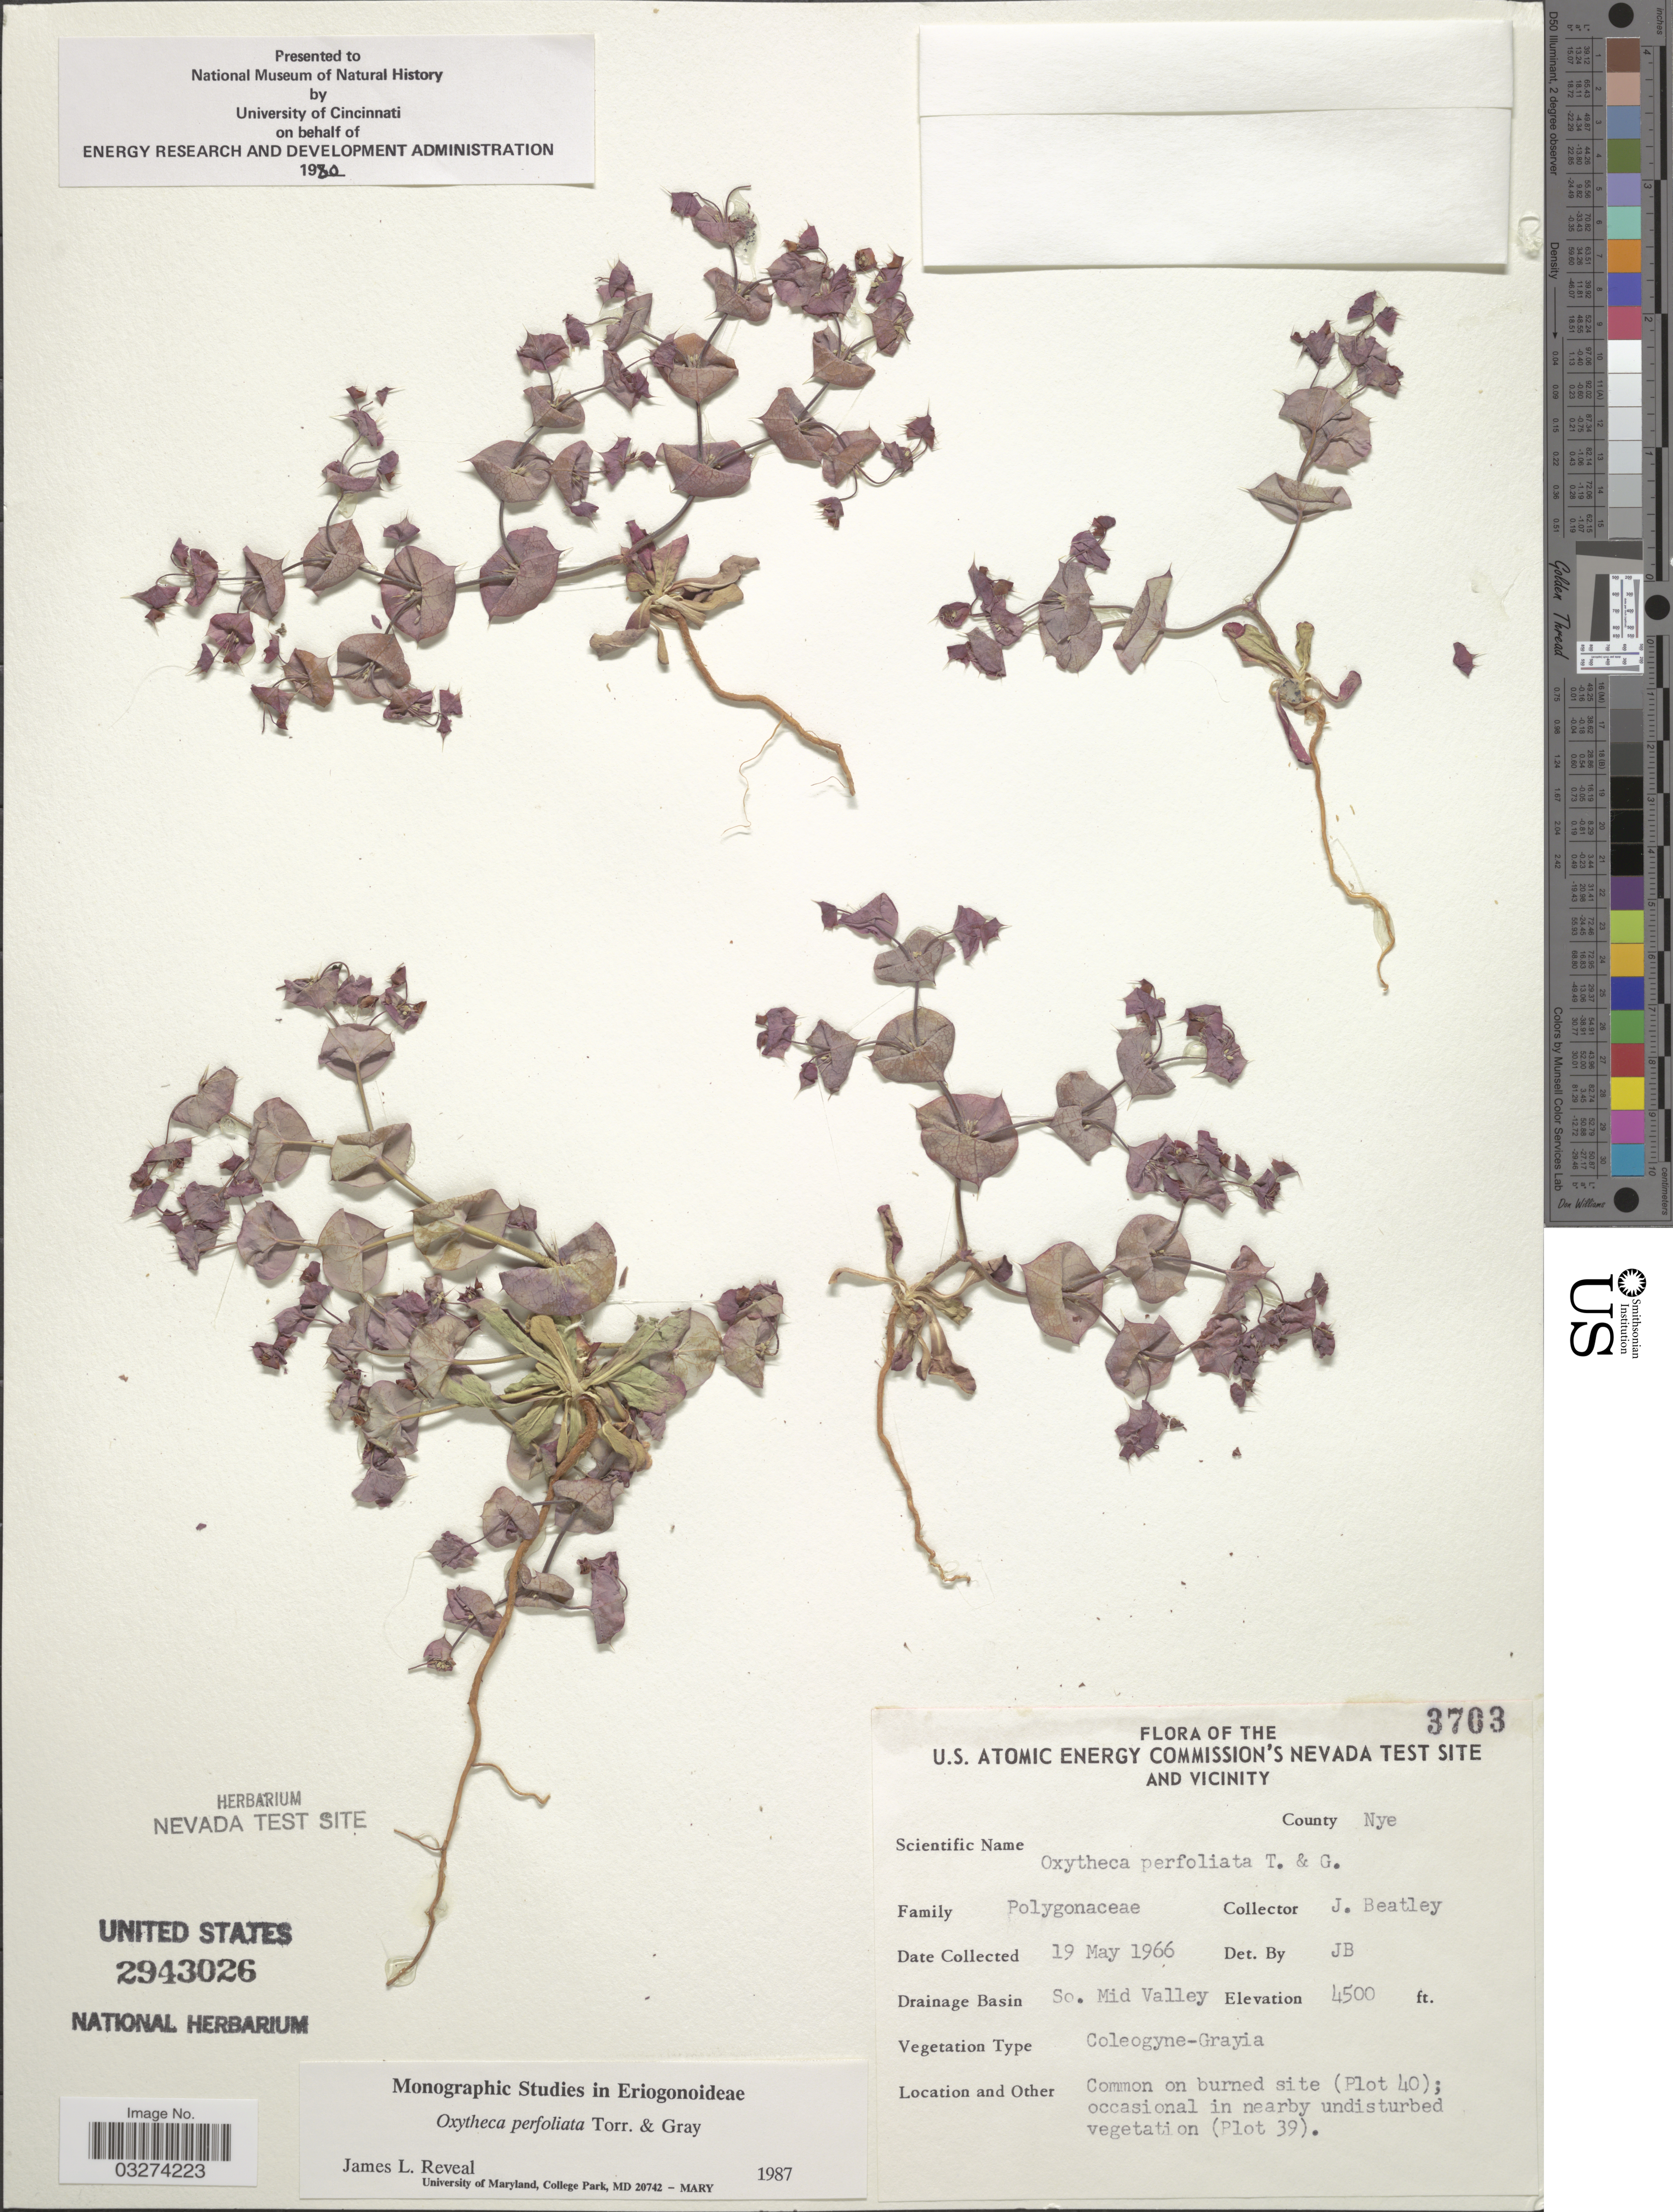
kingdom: Plantae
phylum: Tracheophyta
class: Magnoliopsida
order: Caryophyllales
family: Polygonaceae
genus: Oxytheca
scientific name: Oxytheca perfoliata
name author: Torr. & A. Gray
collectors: J. C. Beatley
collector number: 3703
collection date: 1966-05-19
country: United States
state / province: Nevada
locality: U.S. Atomic Energy Commission's Nevada Test Site and Vicinity. County Nye. Drainage Basin So. Mid Valley. Common on burned site (Plot 40); occasional in nearby undisturbed vegetation (Plot 39).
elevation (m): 1372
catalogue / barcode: US 2943026